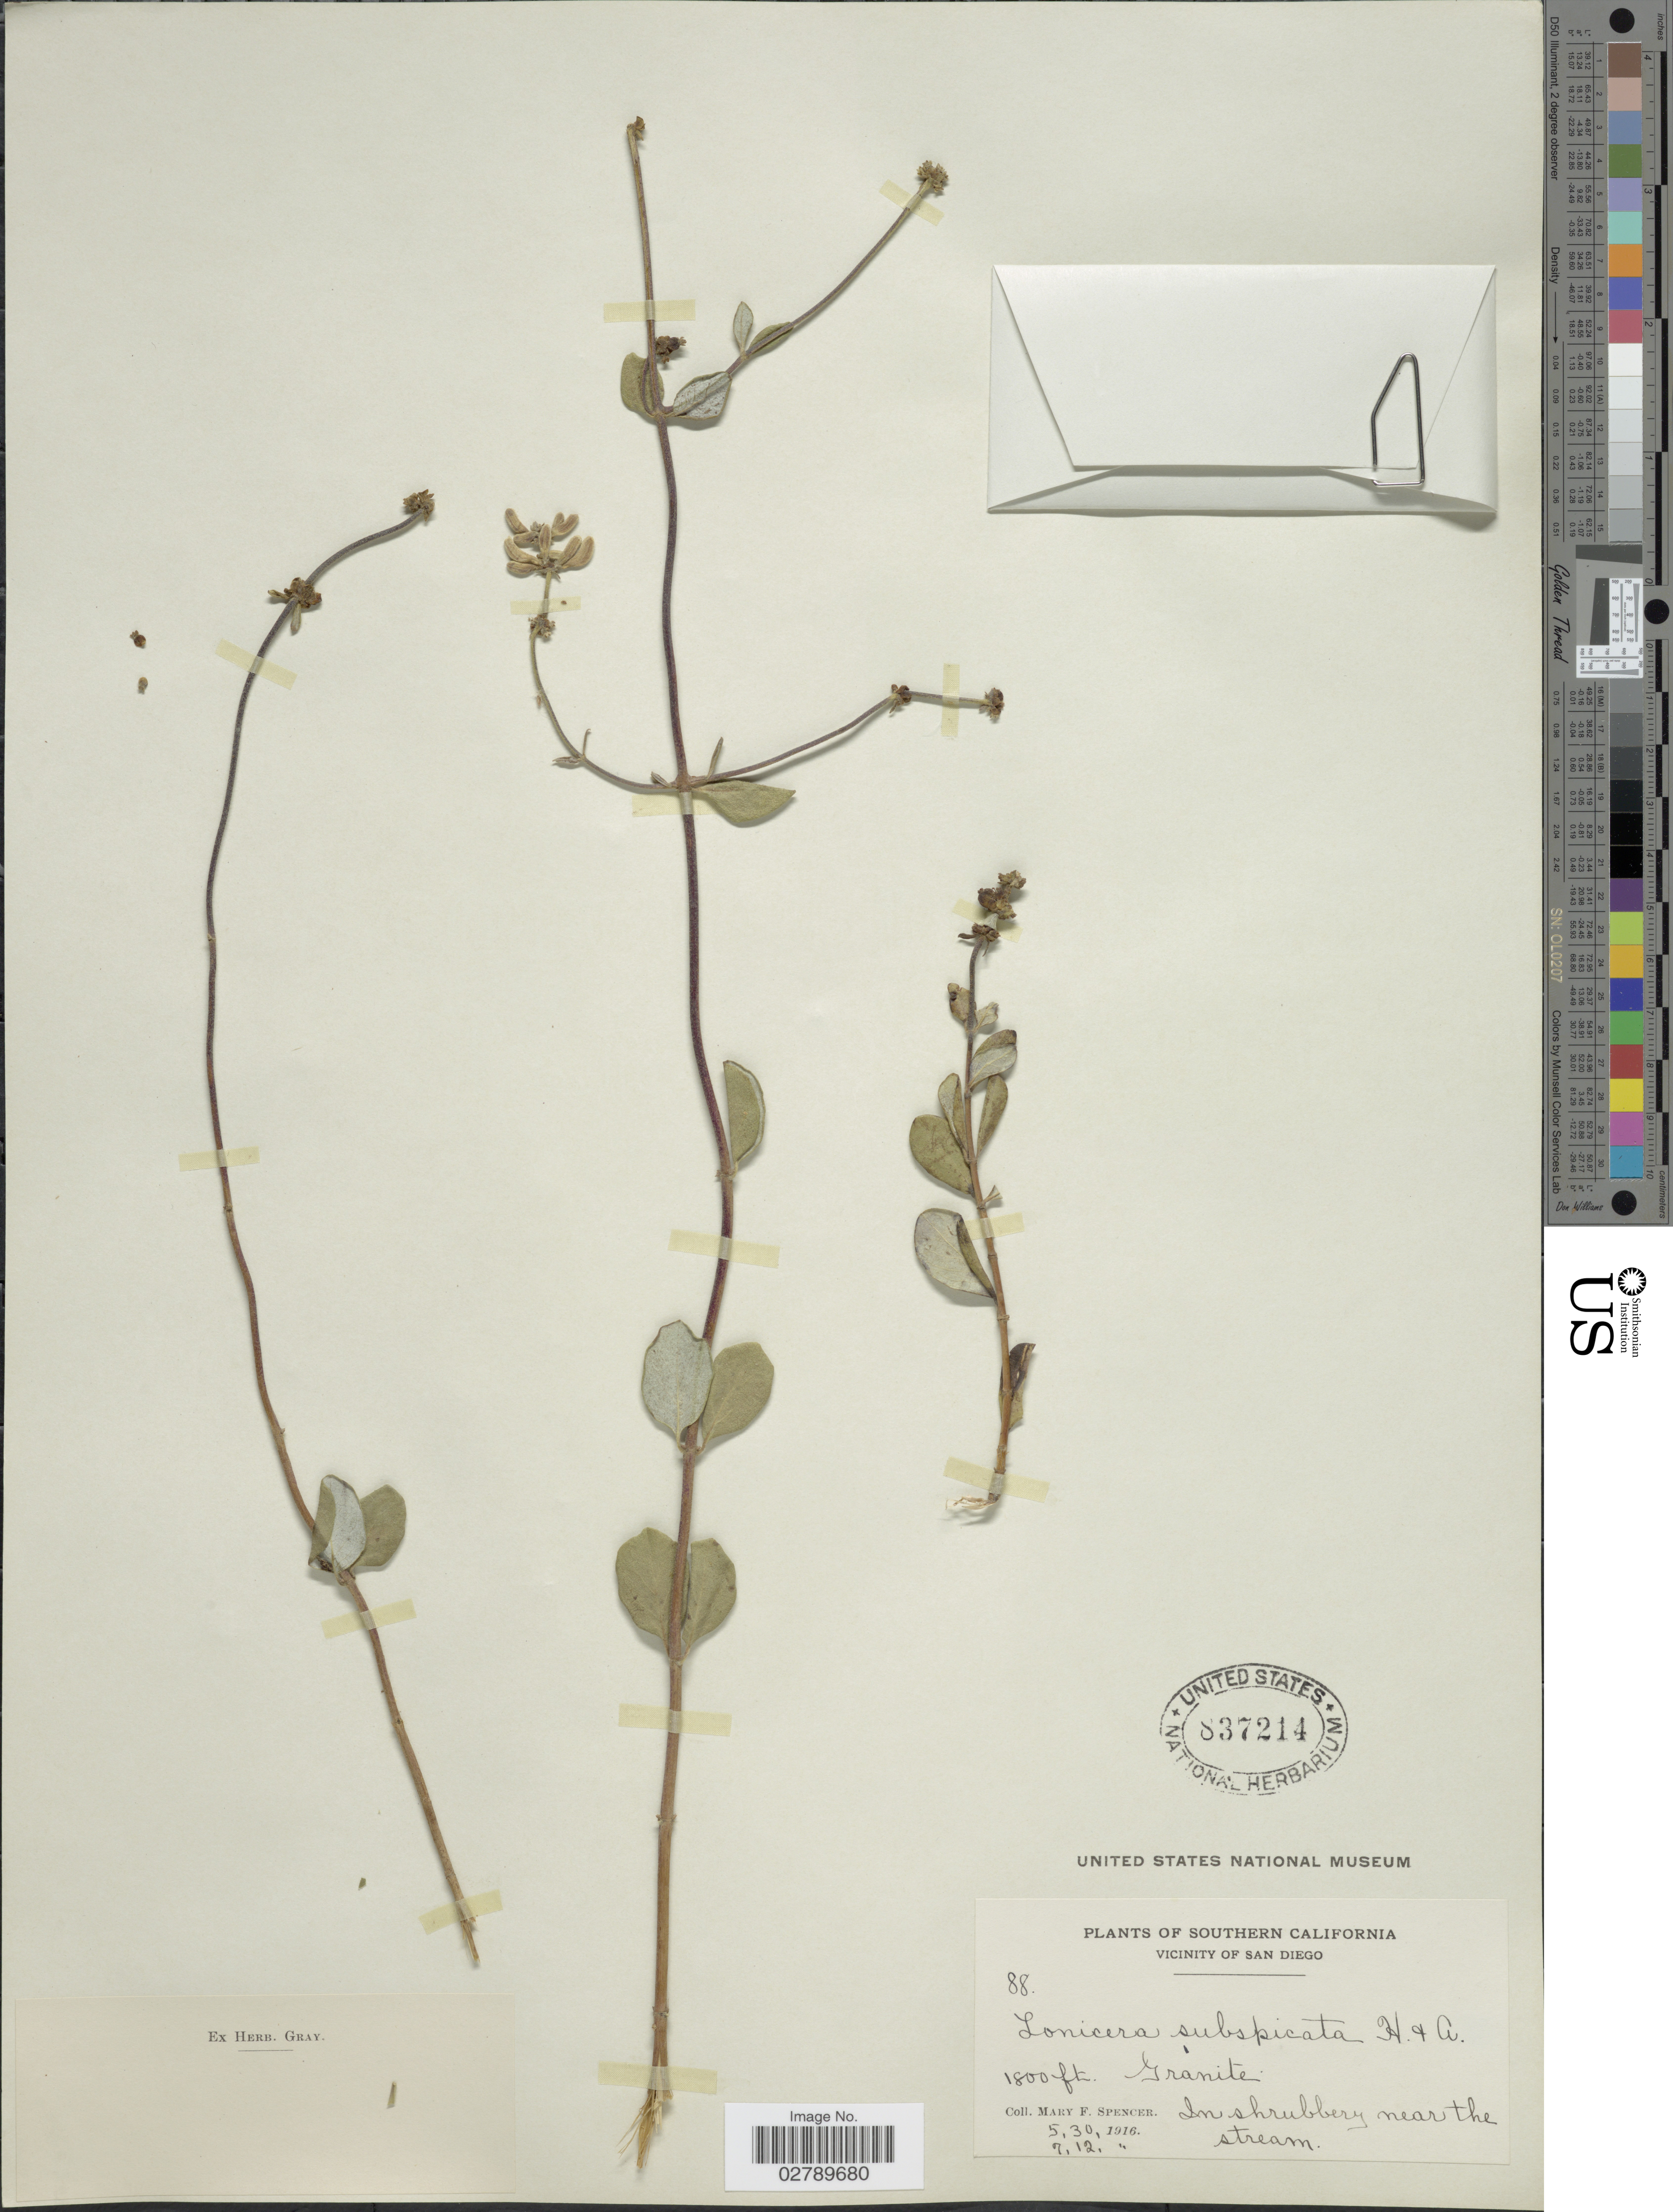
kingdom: Plantae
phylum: Tracheophyta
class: Magnoliopsida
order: Dipsacales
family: Caprifoliaceae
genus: Lonicera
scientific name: Lonicera johnstonii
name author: (D.D. Keck) McMinn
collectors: M. Spencer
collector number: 88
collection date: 1916-05-30/1916-07-12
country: United States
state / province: California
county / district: San Diego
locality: Southern California. Vicinity of San Diego.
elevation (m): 549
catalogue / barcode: US 837214